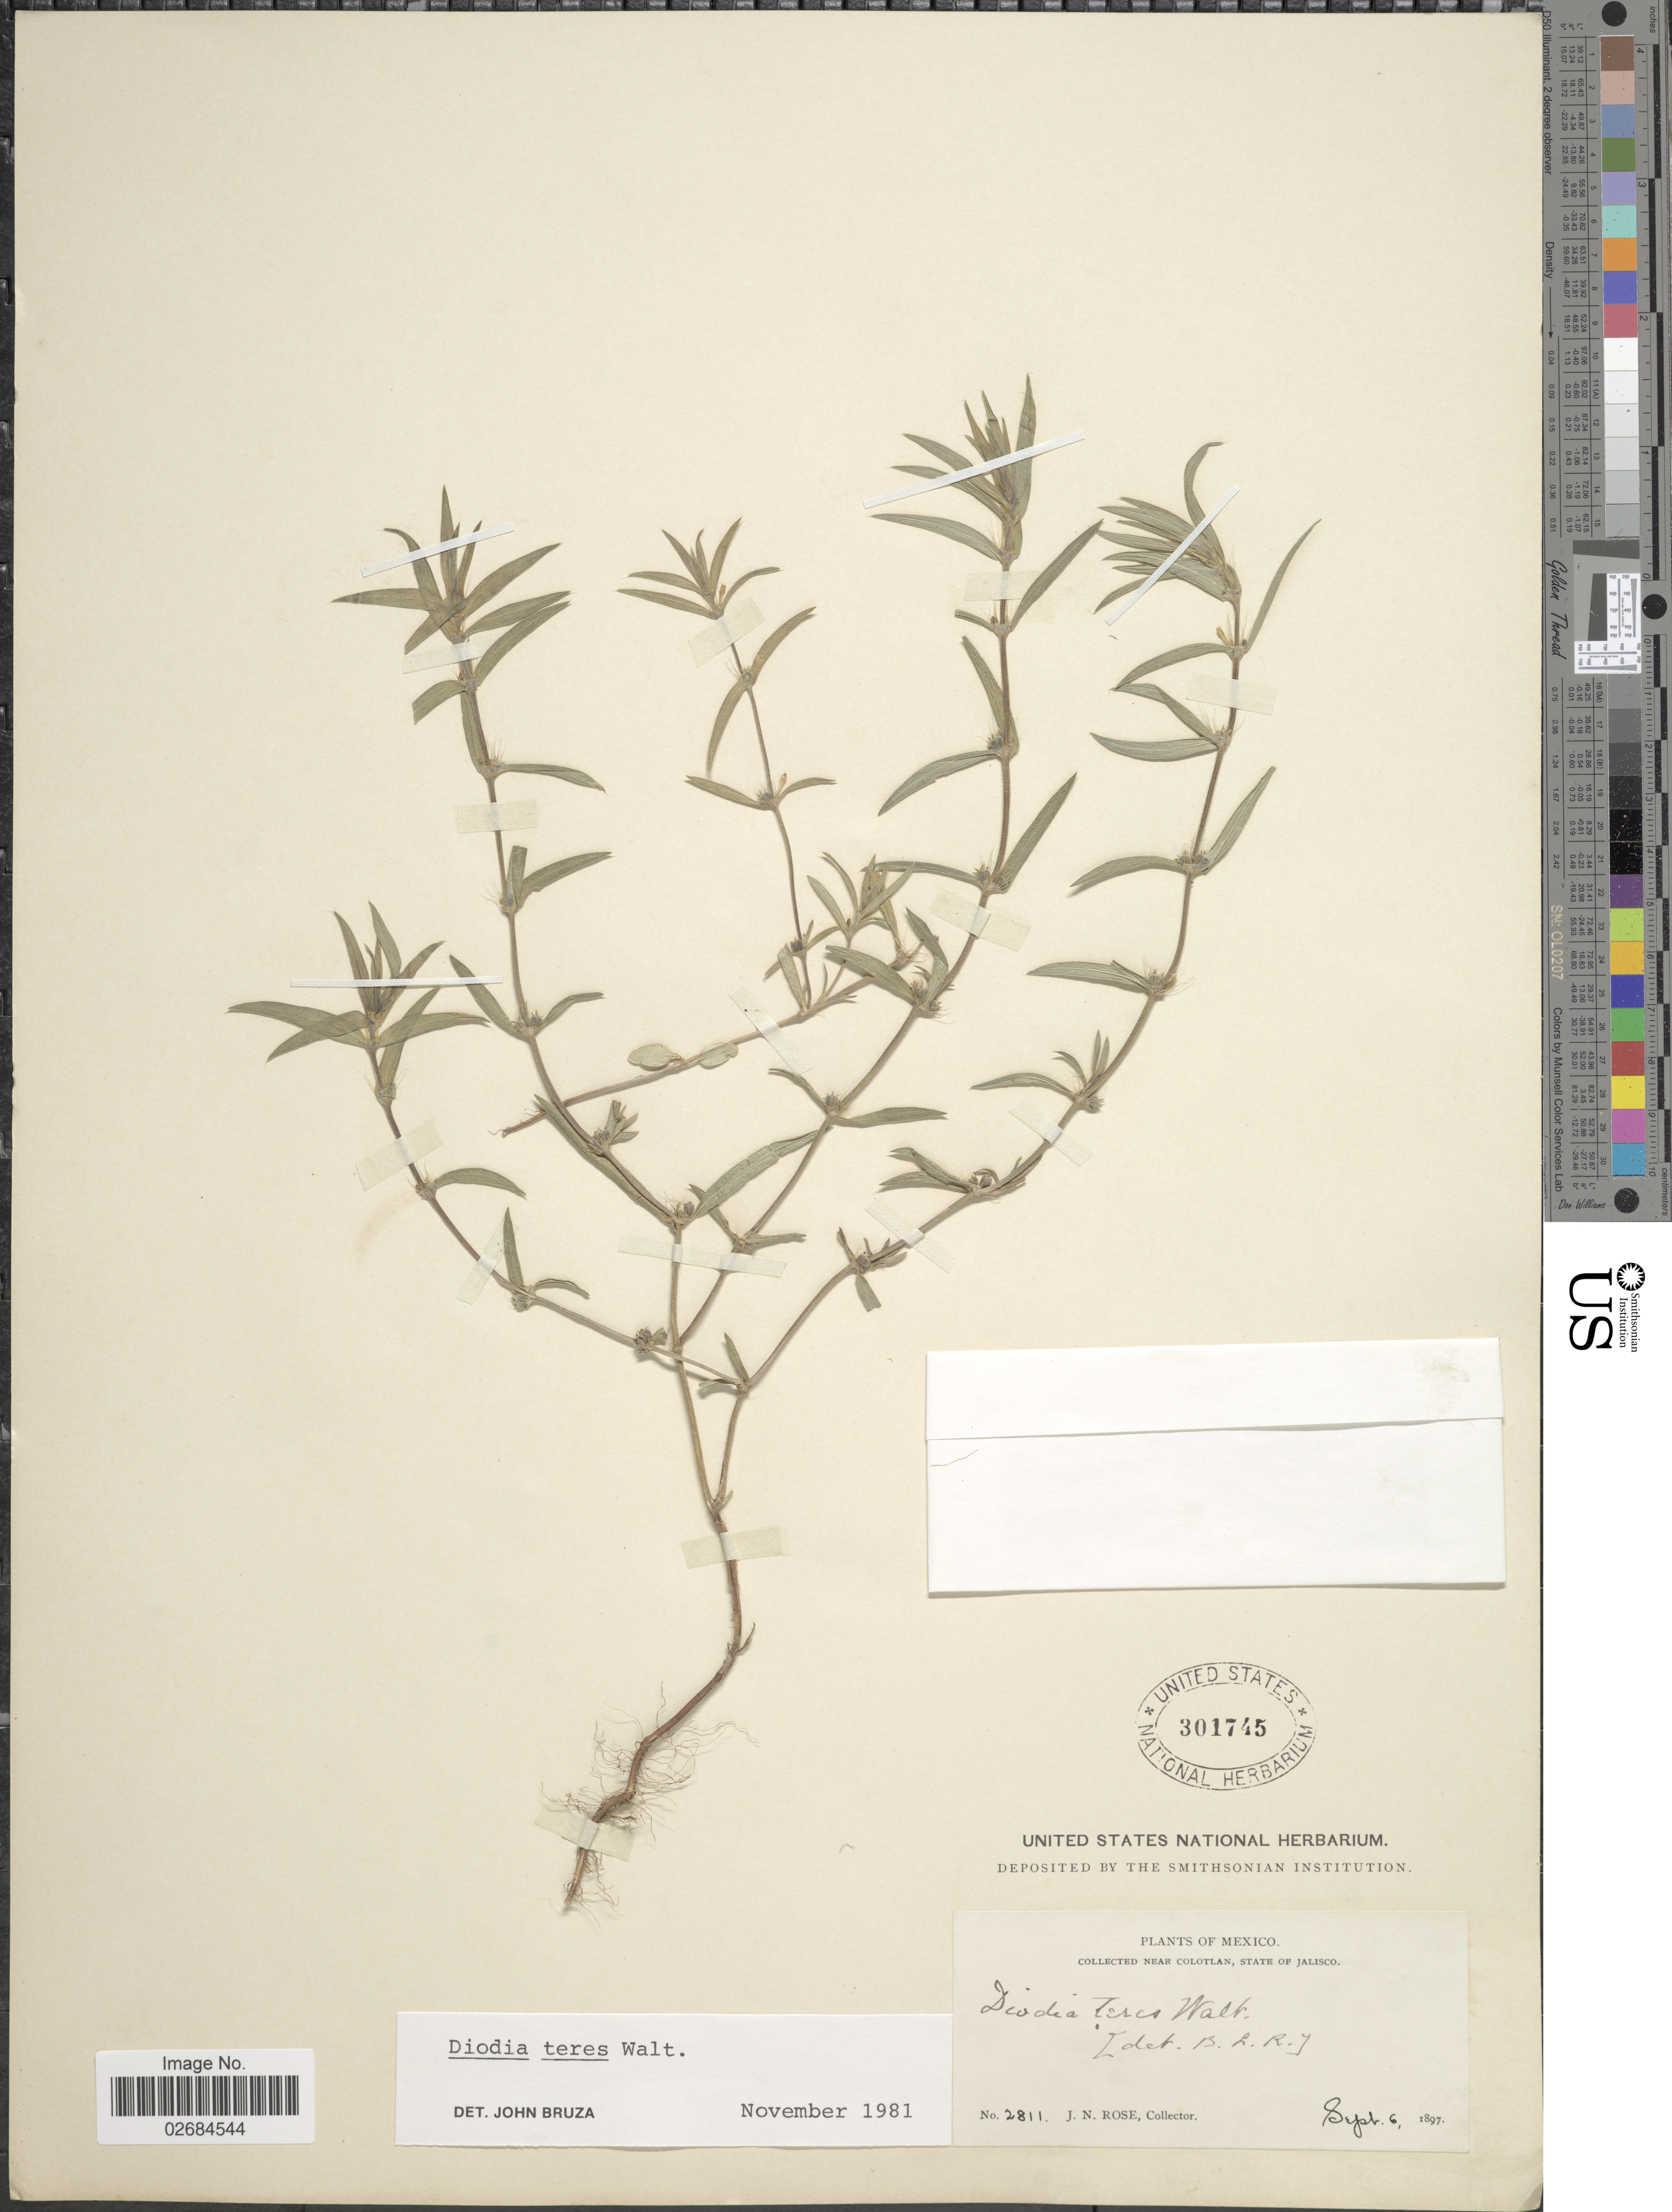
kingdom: Plantae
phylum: Tracheophyta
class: Magnoliopsida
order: Gentianales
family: Rubiaceae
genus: Diodia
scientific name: Diodia teres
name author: Walter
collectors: J. N. Rose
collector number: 2811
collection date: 1897-09-06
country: Mexico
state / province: Jalisco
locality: Near Colotlan.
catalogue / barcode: US 301745